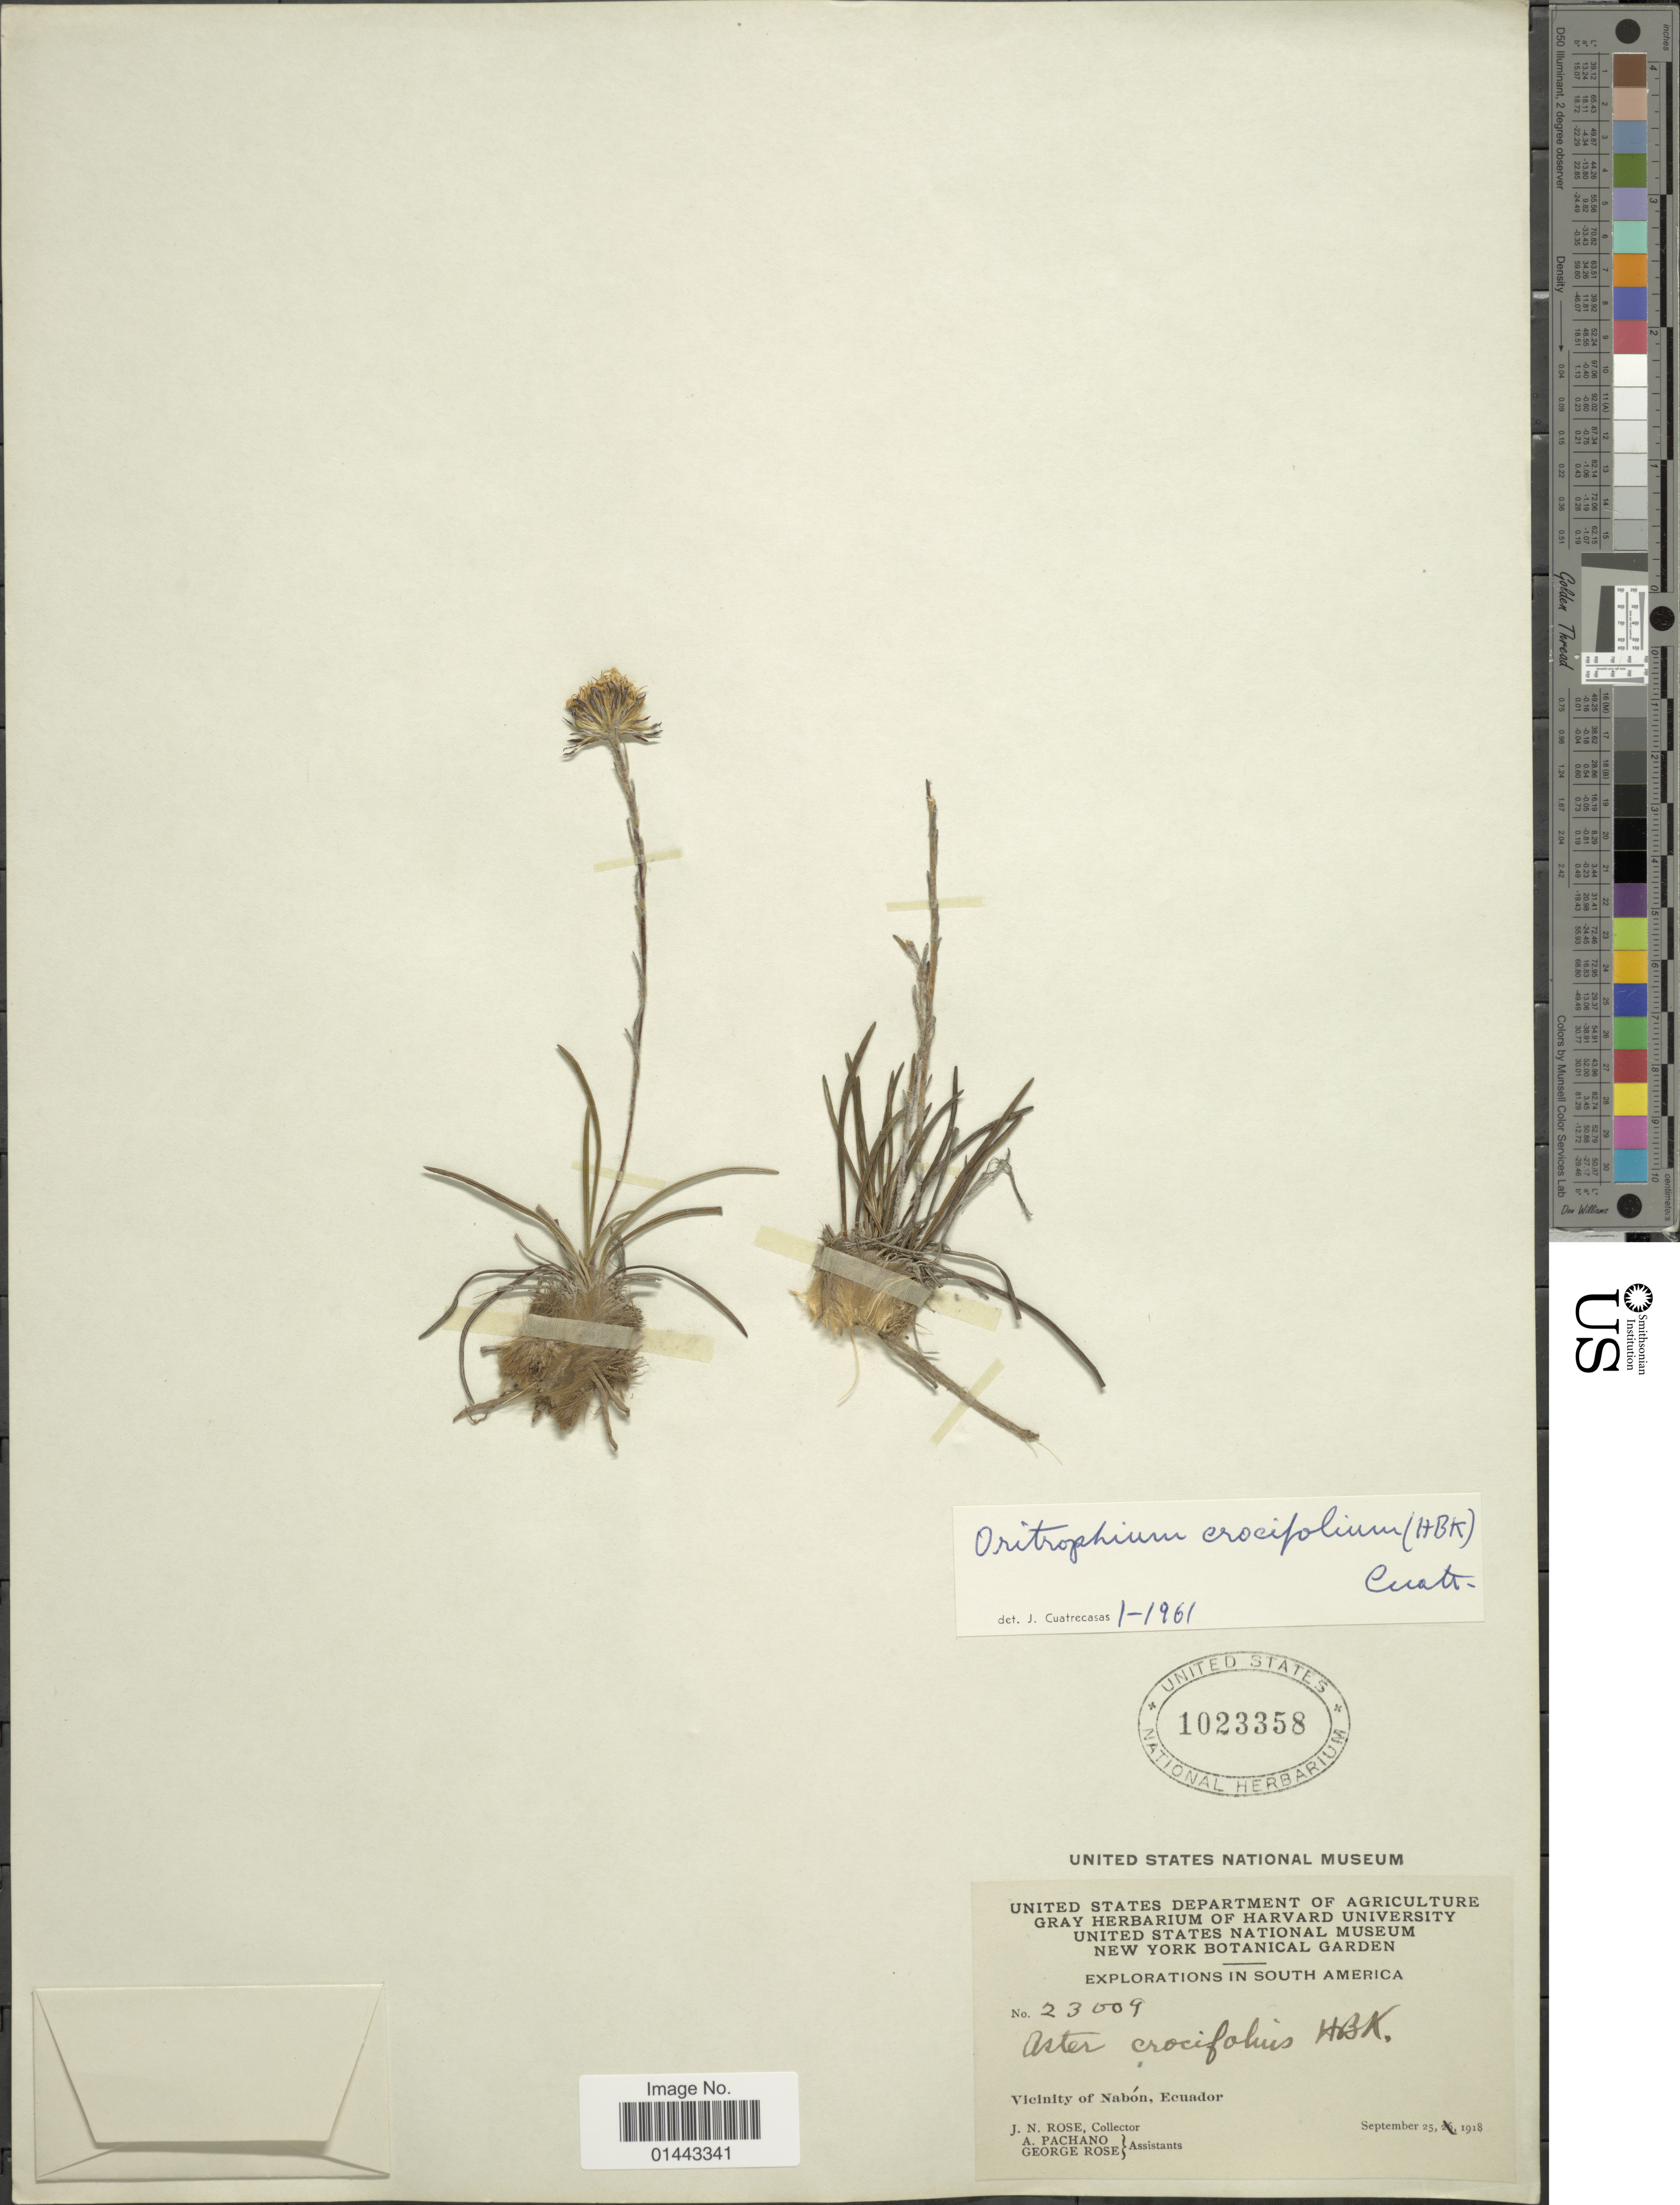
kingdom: Plantae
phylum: Tracheophyta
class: Magnoliopsida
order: Asterales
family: Asteraceae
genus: Oritrophium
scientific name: Oritrophium crocifolium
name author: (Kunth) Cuatrec.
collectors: J. N. Rose, A. Pachano & G. Rose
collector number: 23009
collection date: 1918-09-25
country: Ecuador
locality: Vicinity of Nabon.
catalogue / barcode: US 1023358